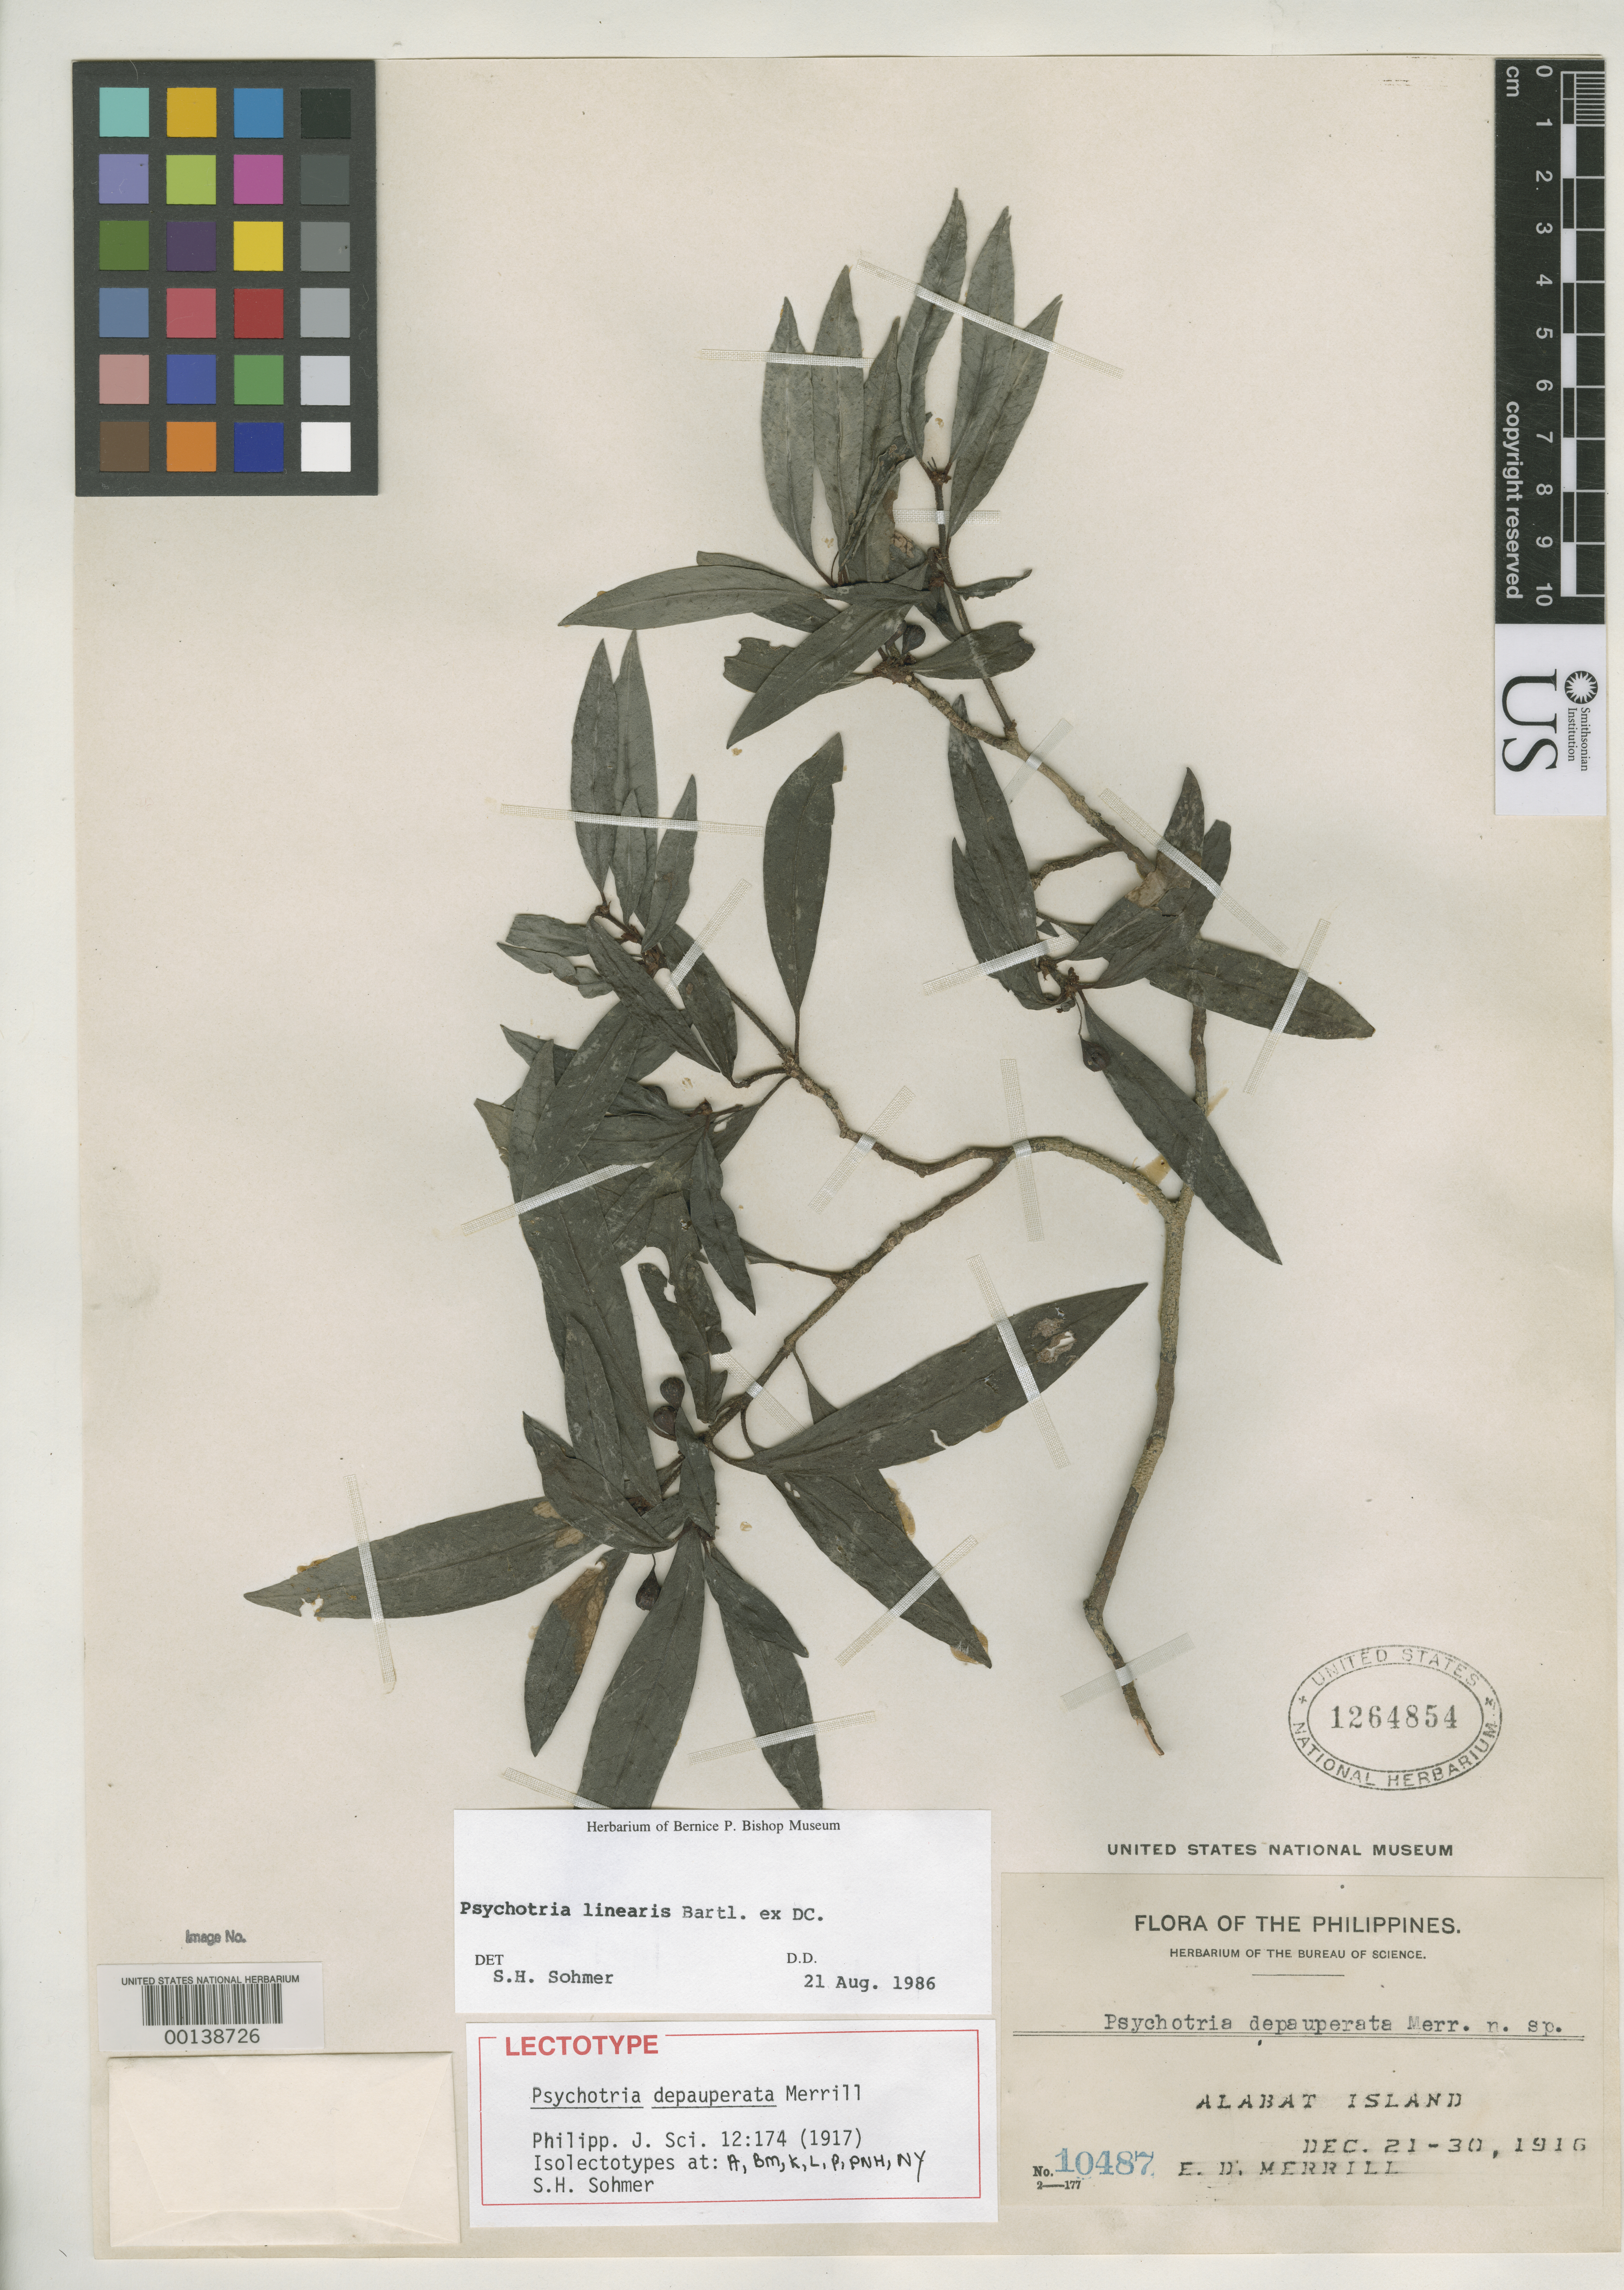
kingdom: Plantae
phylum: Tracheophyta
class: Magnoliopsida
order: Gentianales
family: Rubiaceae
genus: Psychotria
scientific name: Psychotria depauperata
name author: Merr.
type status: Isotype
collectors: E. D. Merrill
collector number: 10487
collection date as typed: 21 Dec 1916 to 30 Dec 1916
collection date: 1916-12-21/1916-12-30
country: Philippines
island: Alabat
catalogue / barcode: US 1264854